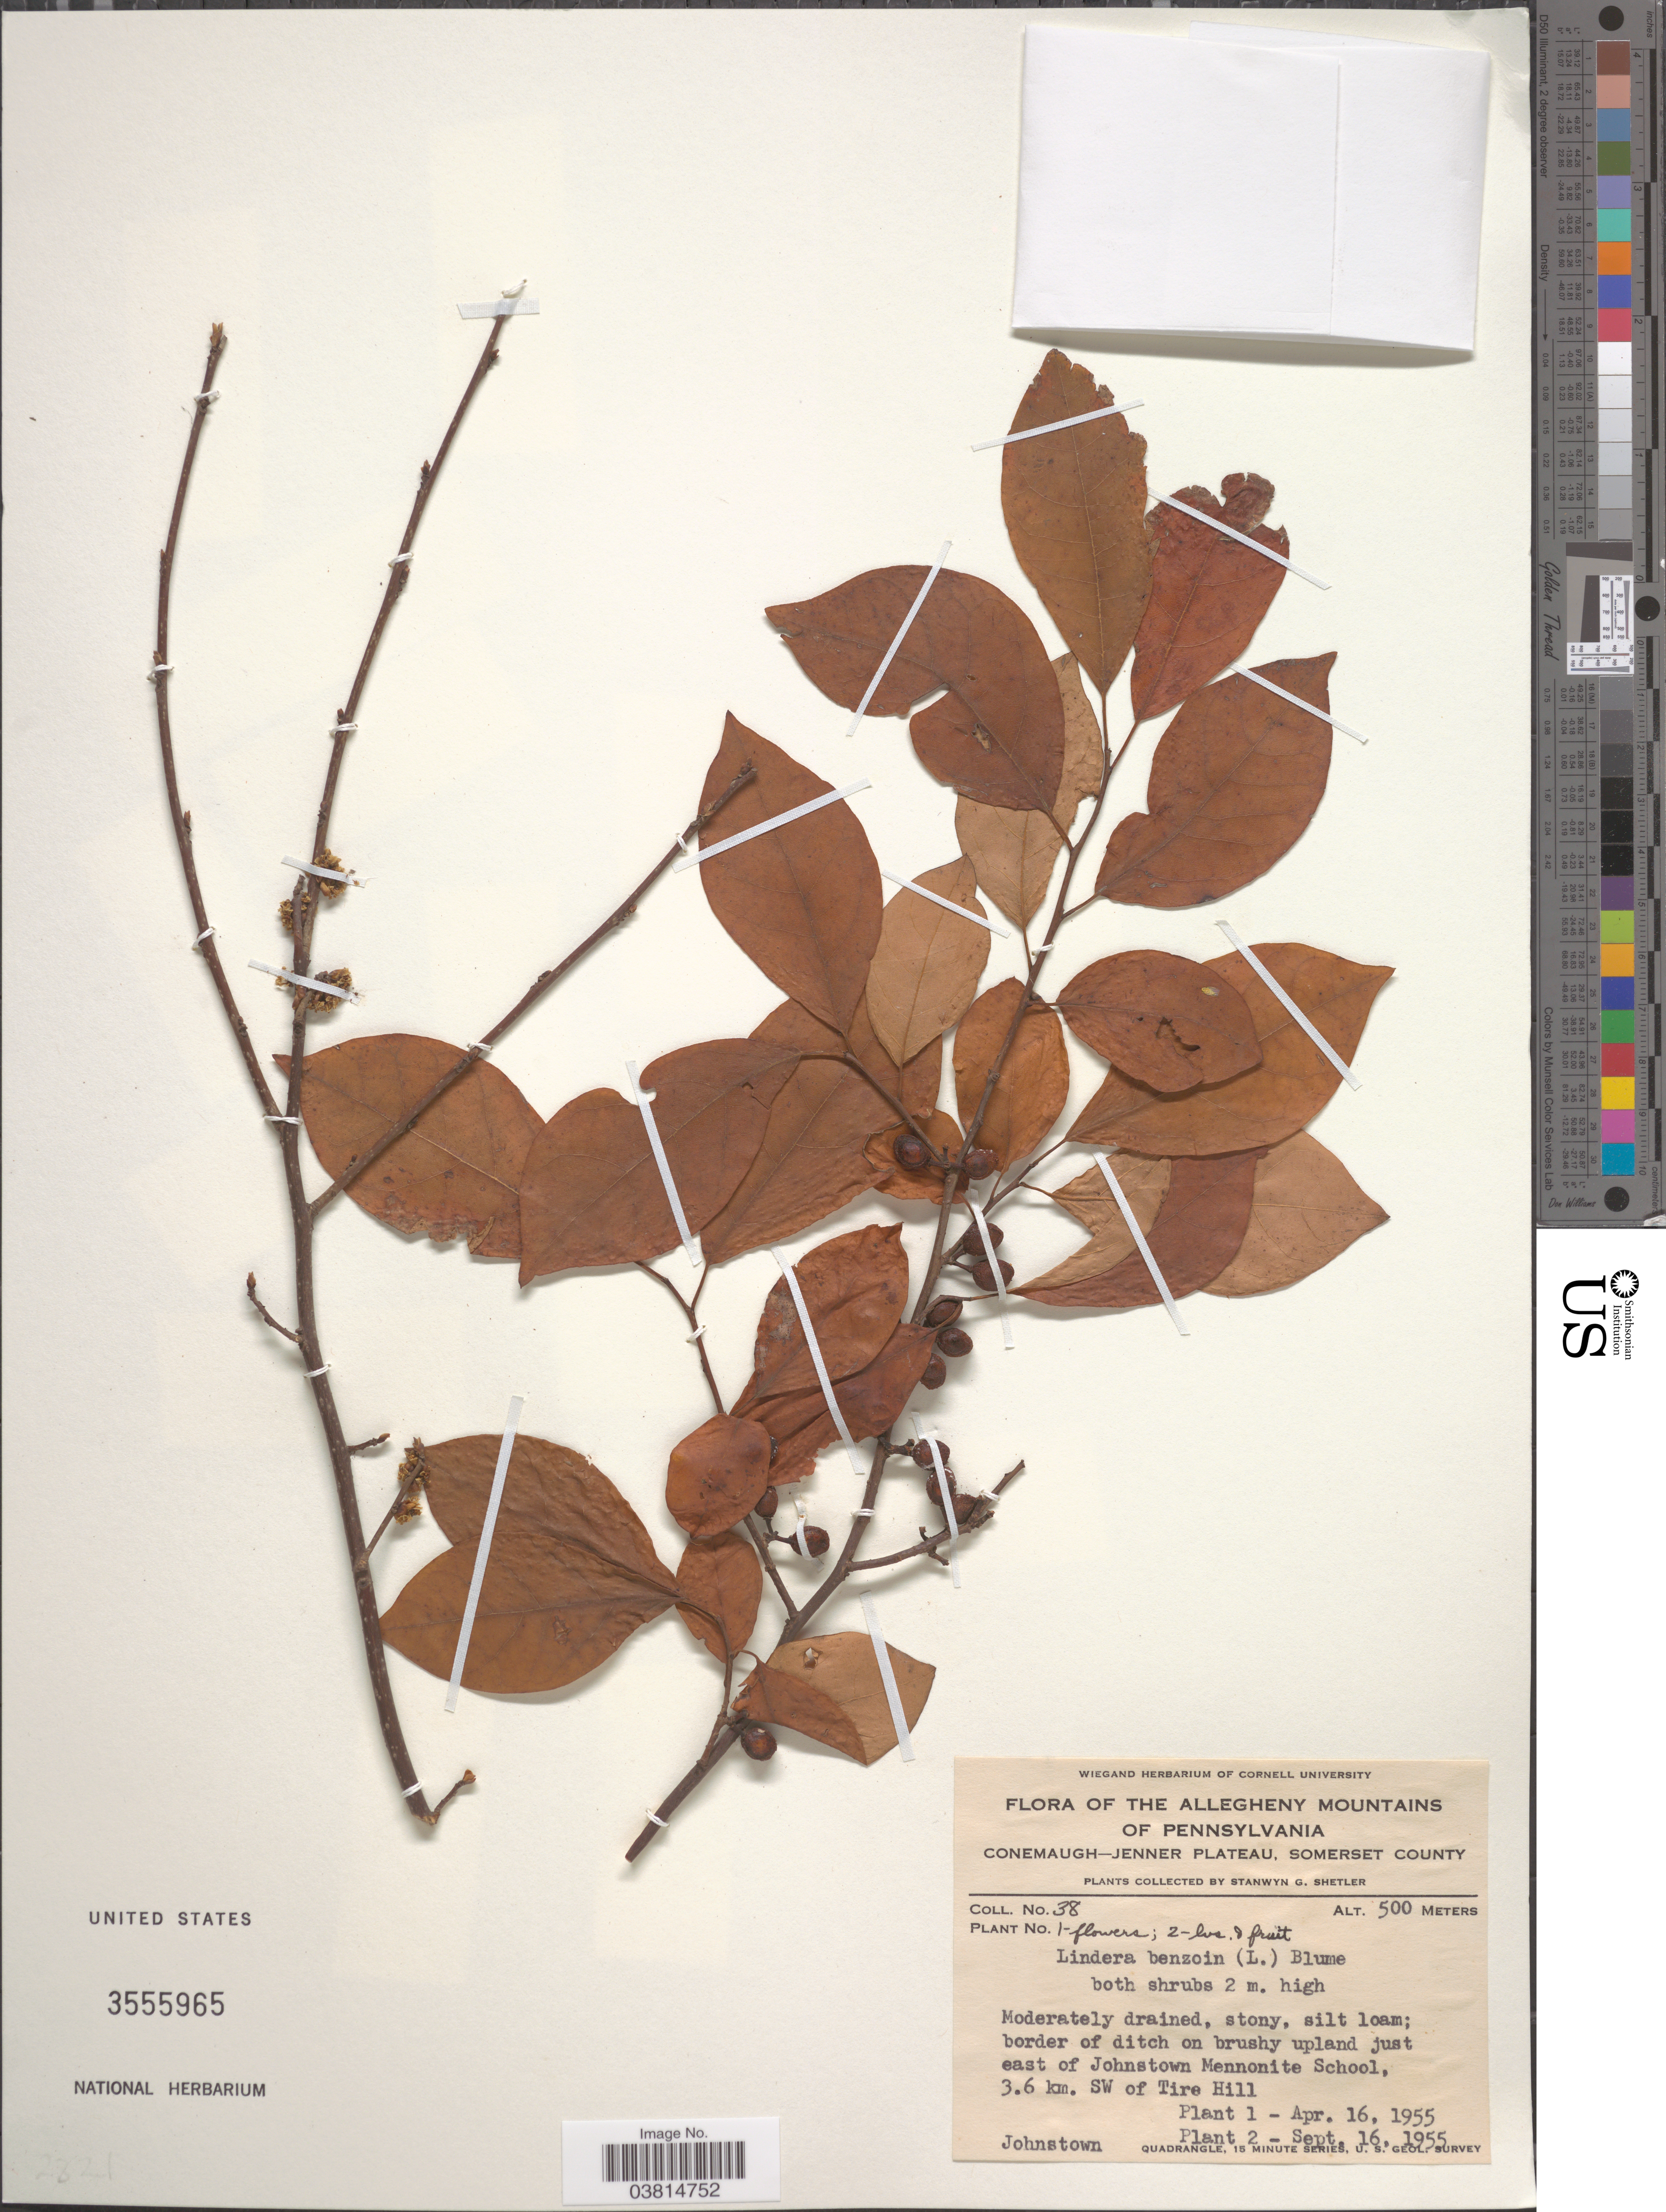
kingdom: Plantae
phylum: Tracheophyta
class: Magnoliopsida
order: Laurales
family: Lauraceae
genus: Lindera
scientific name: Lindera benzoin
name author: (L.) Blume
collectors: S. Shetler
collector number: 38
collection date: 1955-04-16/1955-09-16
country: United States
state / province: Pennsylvania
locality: The Allegheny Mountains. Conemaugh - Jenner Plateau, Somerset County. Just east of Johnstown Mennonite School, 3.6 km. SW of Tire Hill.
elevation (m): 500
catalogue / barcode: US 3555965